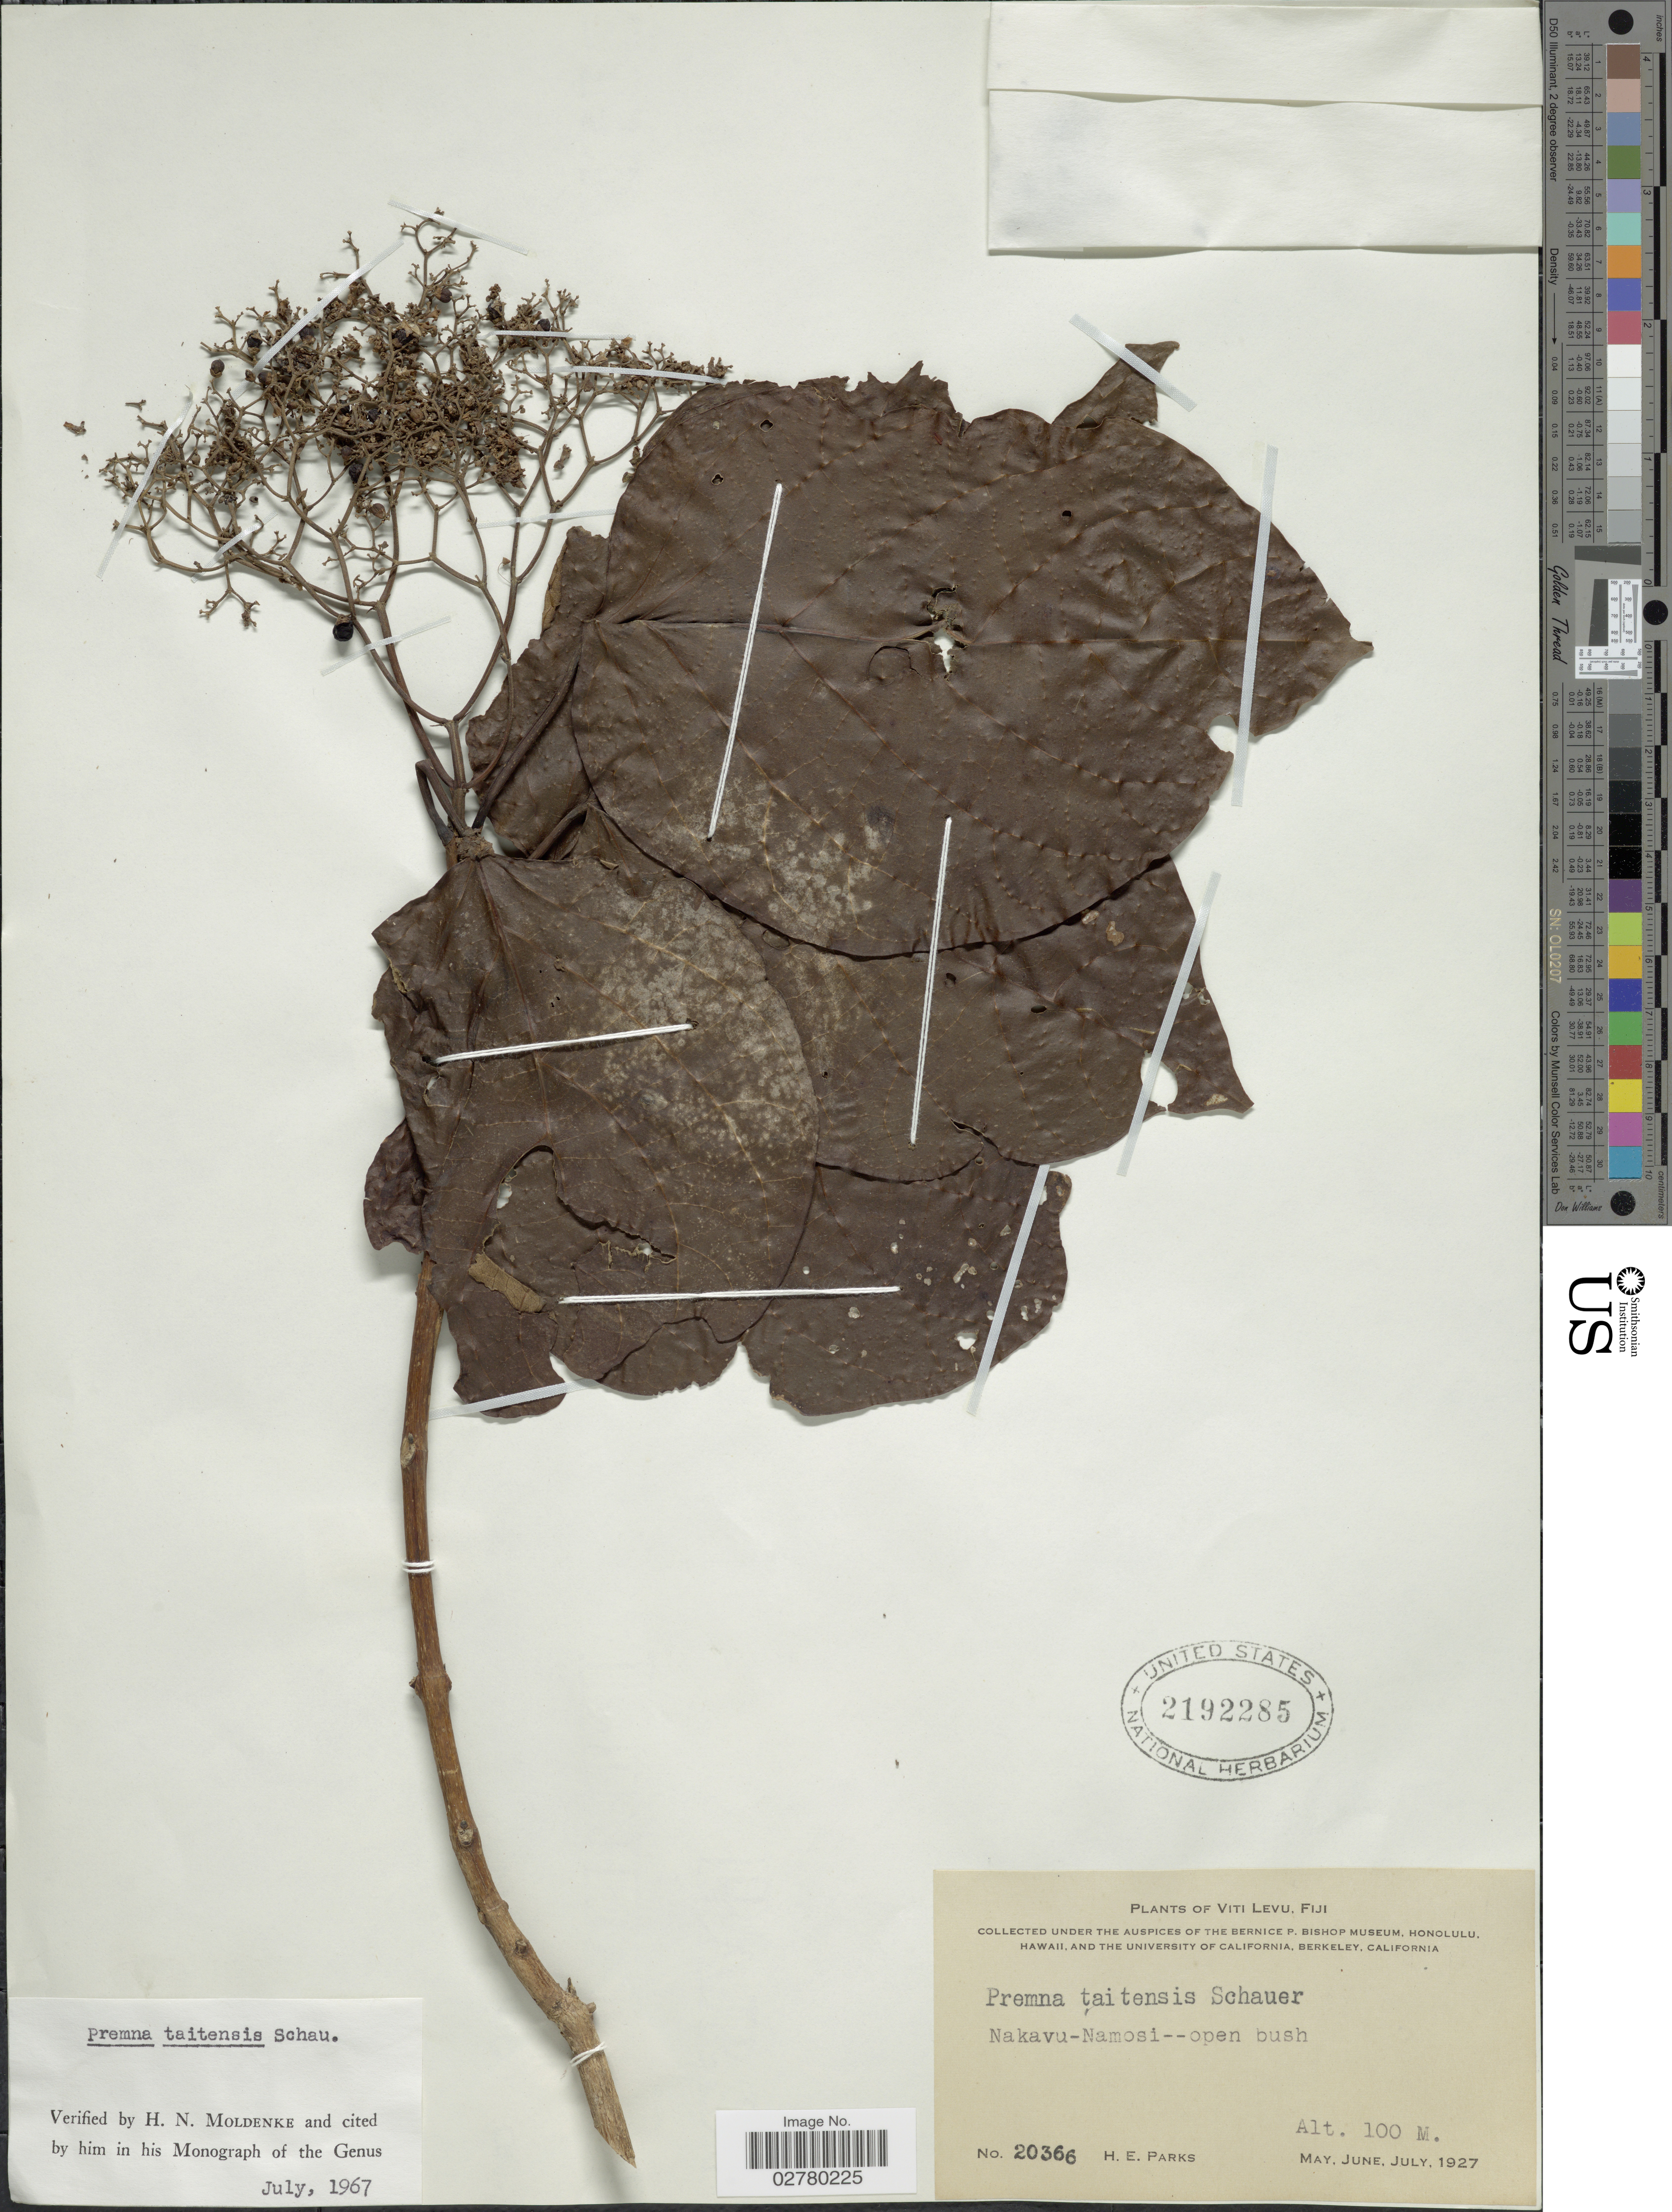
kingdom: Plantae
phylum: Tracheophyta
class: Magnoliopsida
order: Lamiales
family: Lamiaceae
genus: Premna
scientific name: Premna taitensis var. taitensis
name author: Schauer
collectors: H. E. Parks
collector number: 20366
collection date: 1927-05/1927-07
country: Fiji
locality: Viti Levu. Nakavu-Namosi.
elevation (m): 100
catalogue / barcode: US 2192285